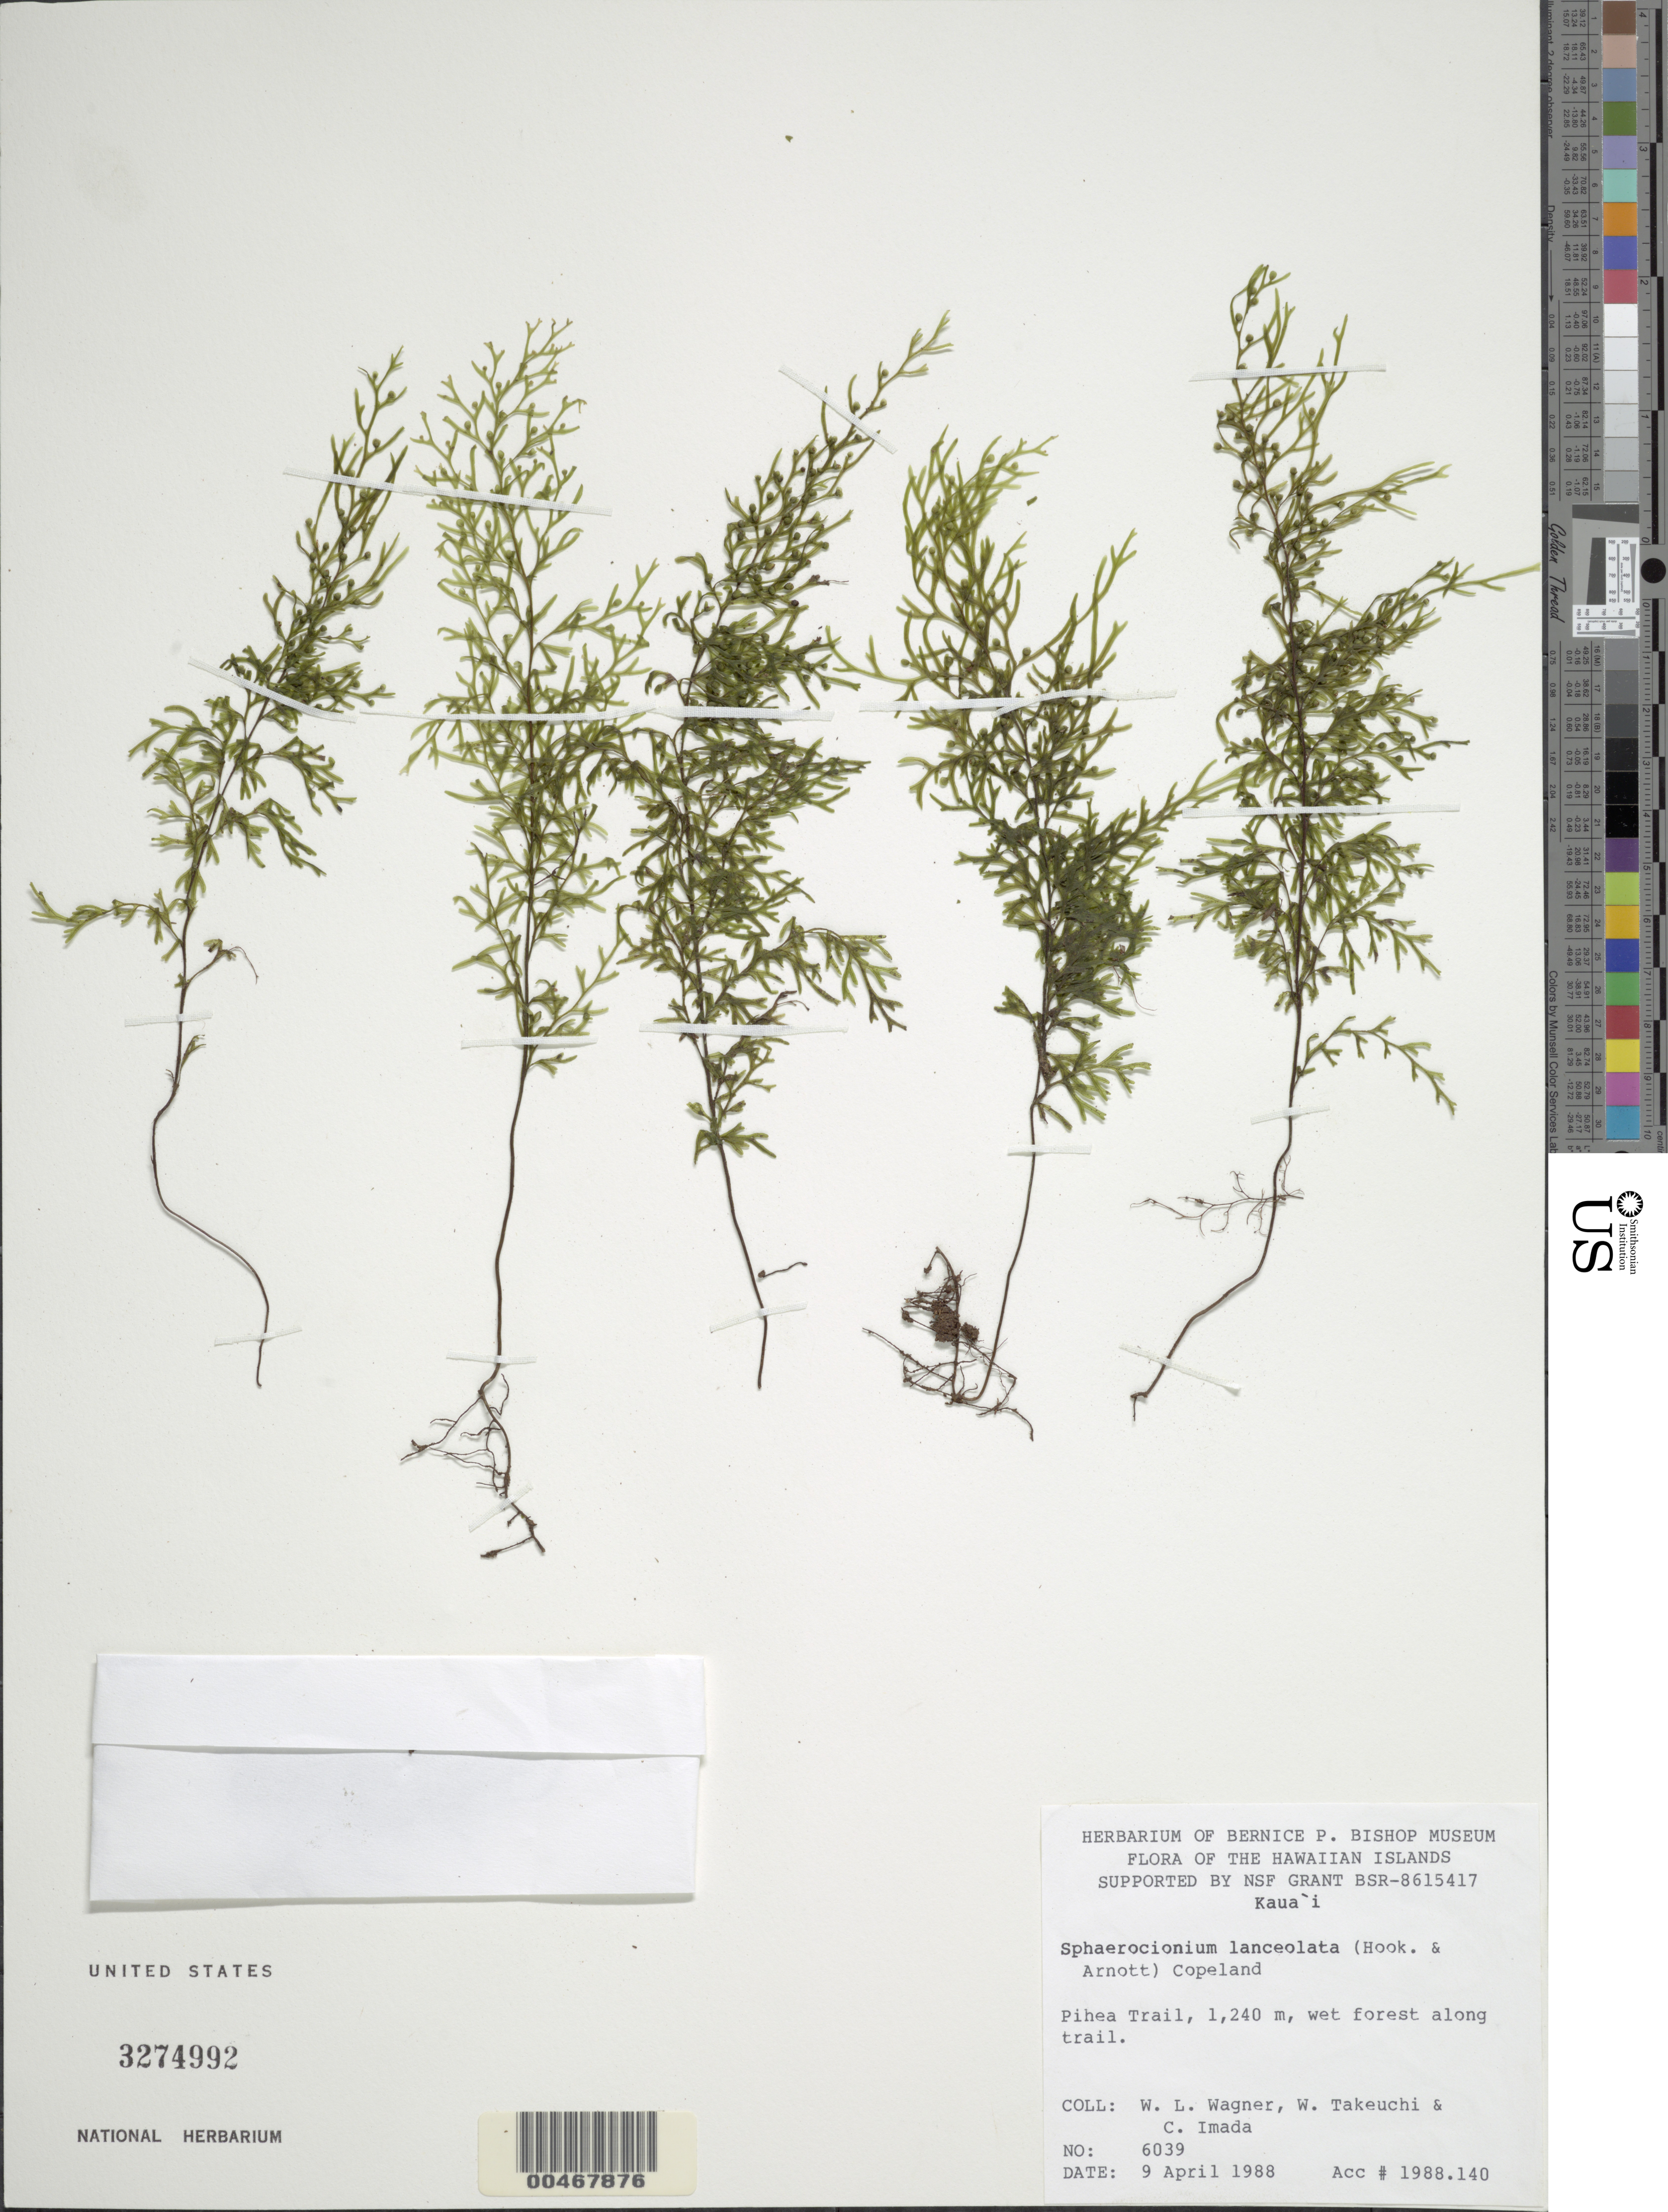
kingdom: Plantae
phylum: Tracheophyta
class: Polypodiopsida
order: Hymenophyllales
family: Hymenophyllaceae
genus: Hymenophyllum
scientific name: Hymenophyllum lanceolatum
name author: Hook. & Arn.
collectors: W. L. Wagner, W. N. Takeuchi & C. Imada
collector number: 6039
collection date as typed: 9 Apr 1988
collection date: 1988-04-09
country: United States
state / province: Hawaii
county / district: Kauai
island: Kaua'i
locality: Pihea Trail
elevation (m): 1240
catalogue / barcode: US 3274992